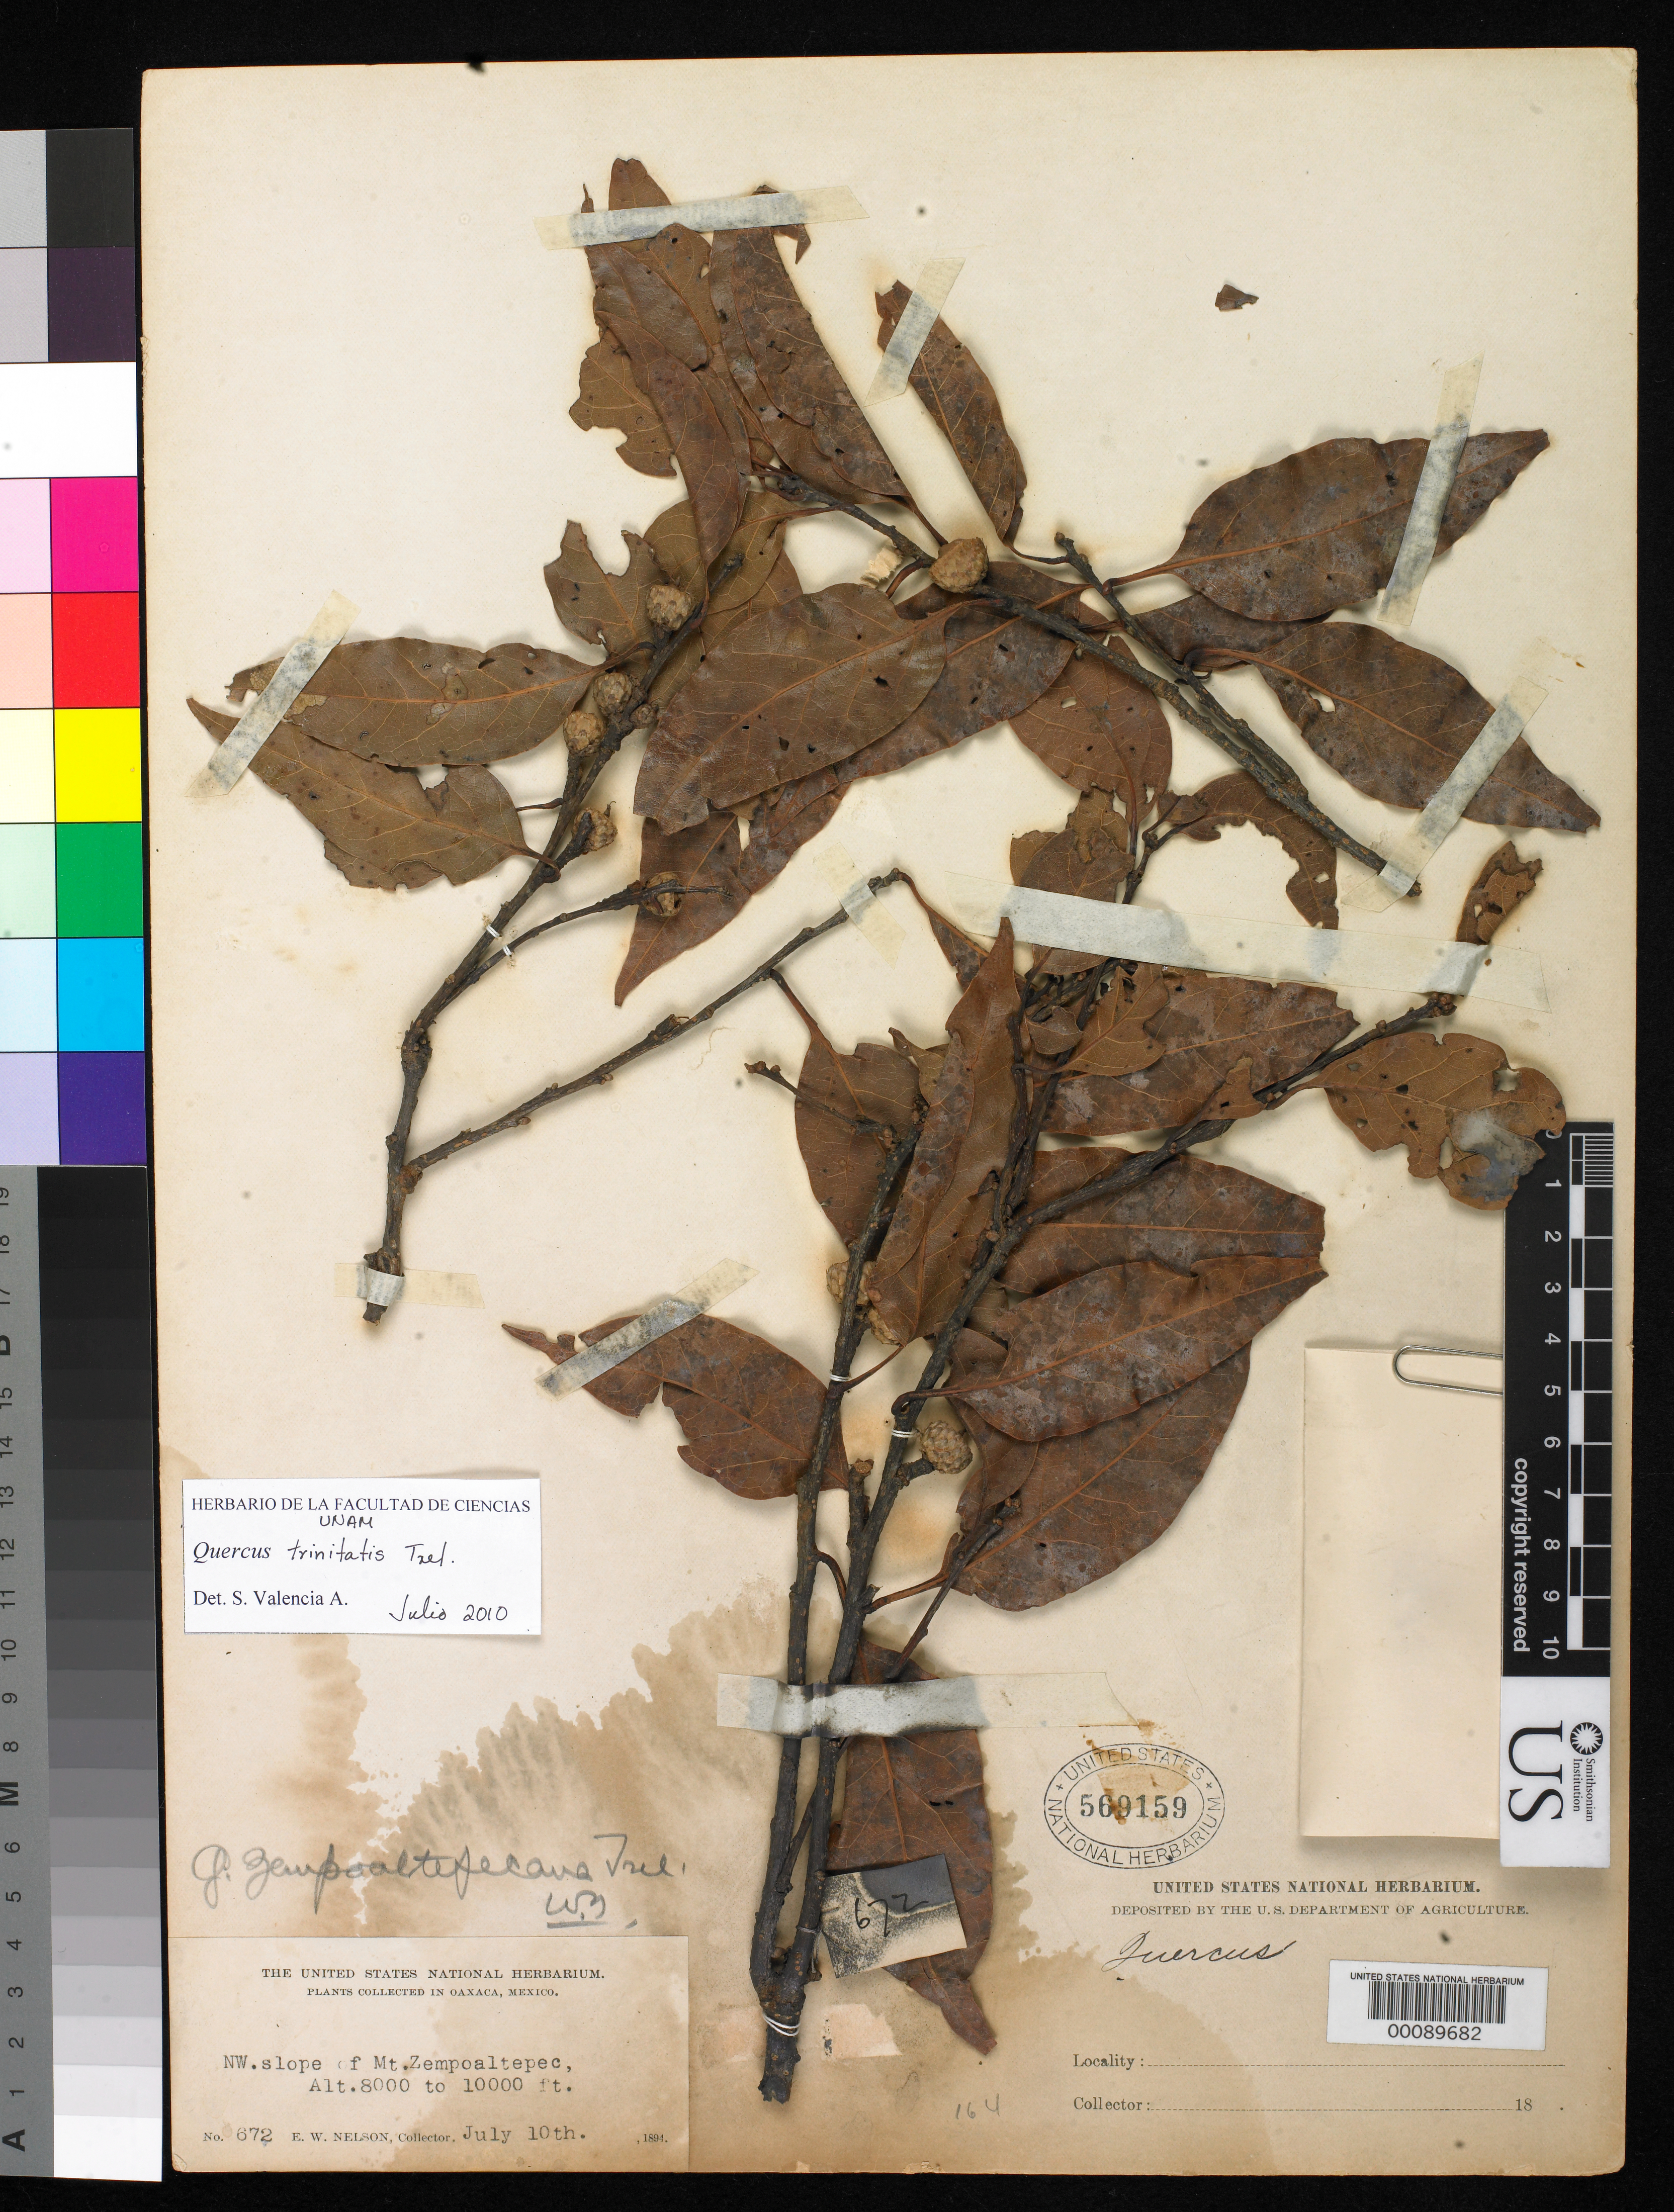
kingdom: Plantae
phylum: Tracheophyta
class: Magnoliopsida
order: Fagales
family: Fagaceae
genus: Quercus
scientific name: Quercus zempoaltepecana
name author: Trel.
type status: Holotype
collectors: E. W. Nelson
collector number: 672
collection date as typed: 10 Jul 1894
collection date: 1894-07-10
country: Mexico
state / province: Oaxaca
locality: NW slope of Mt. Zempoaltepec.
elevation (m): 2438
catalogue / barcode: US 569159